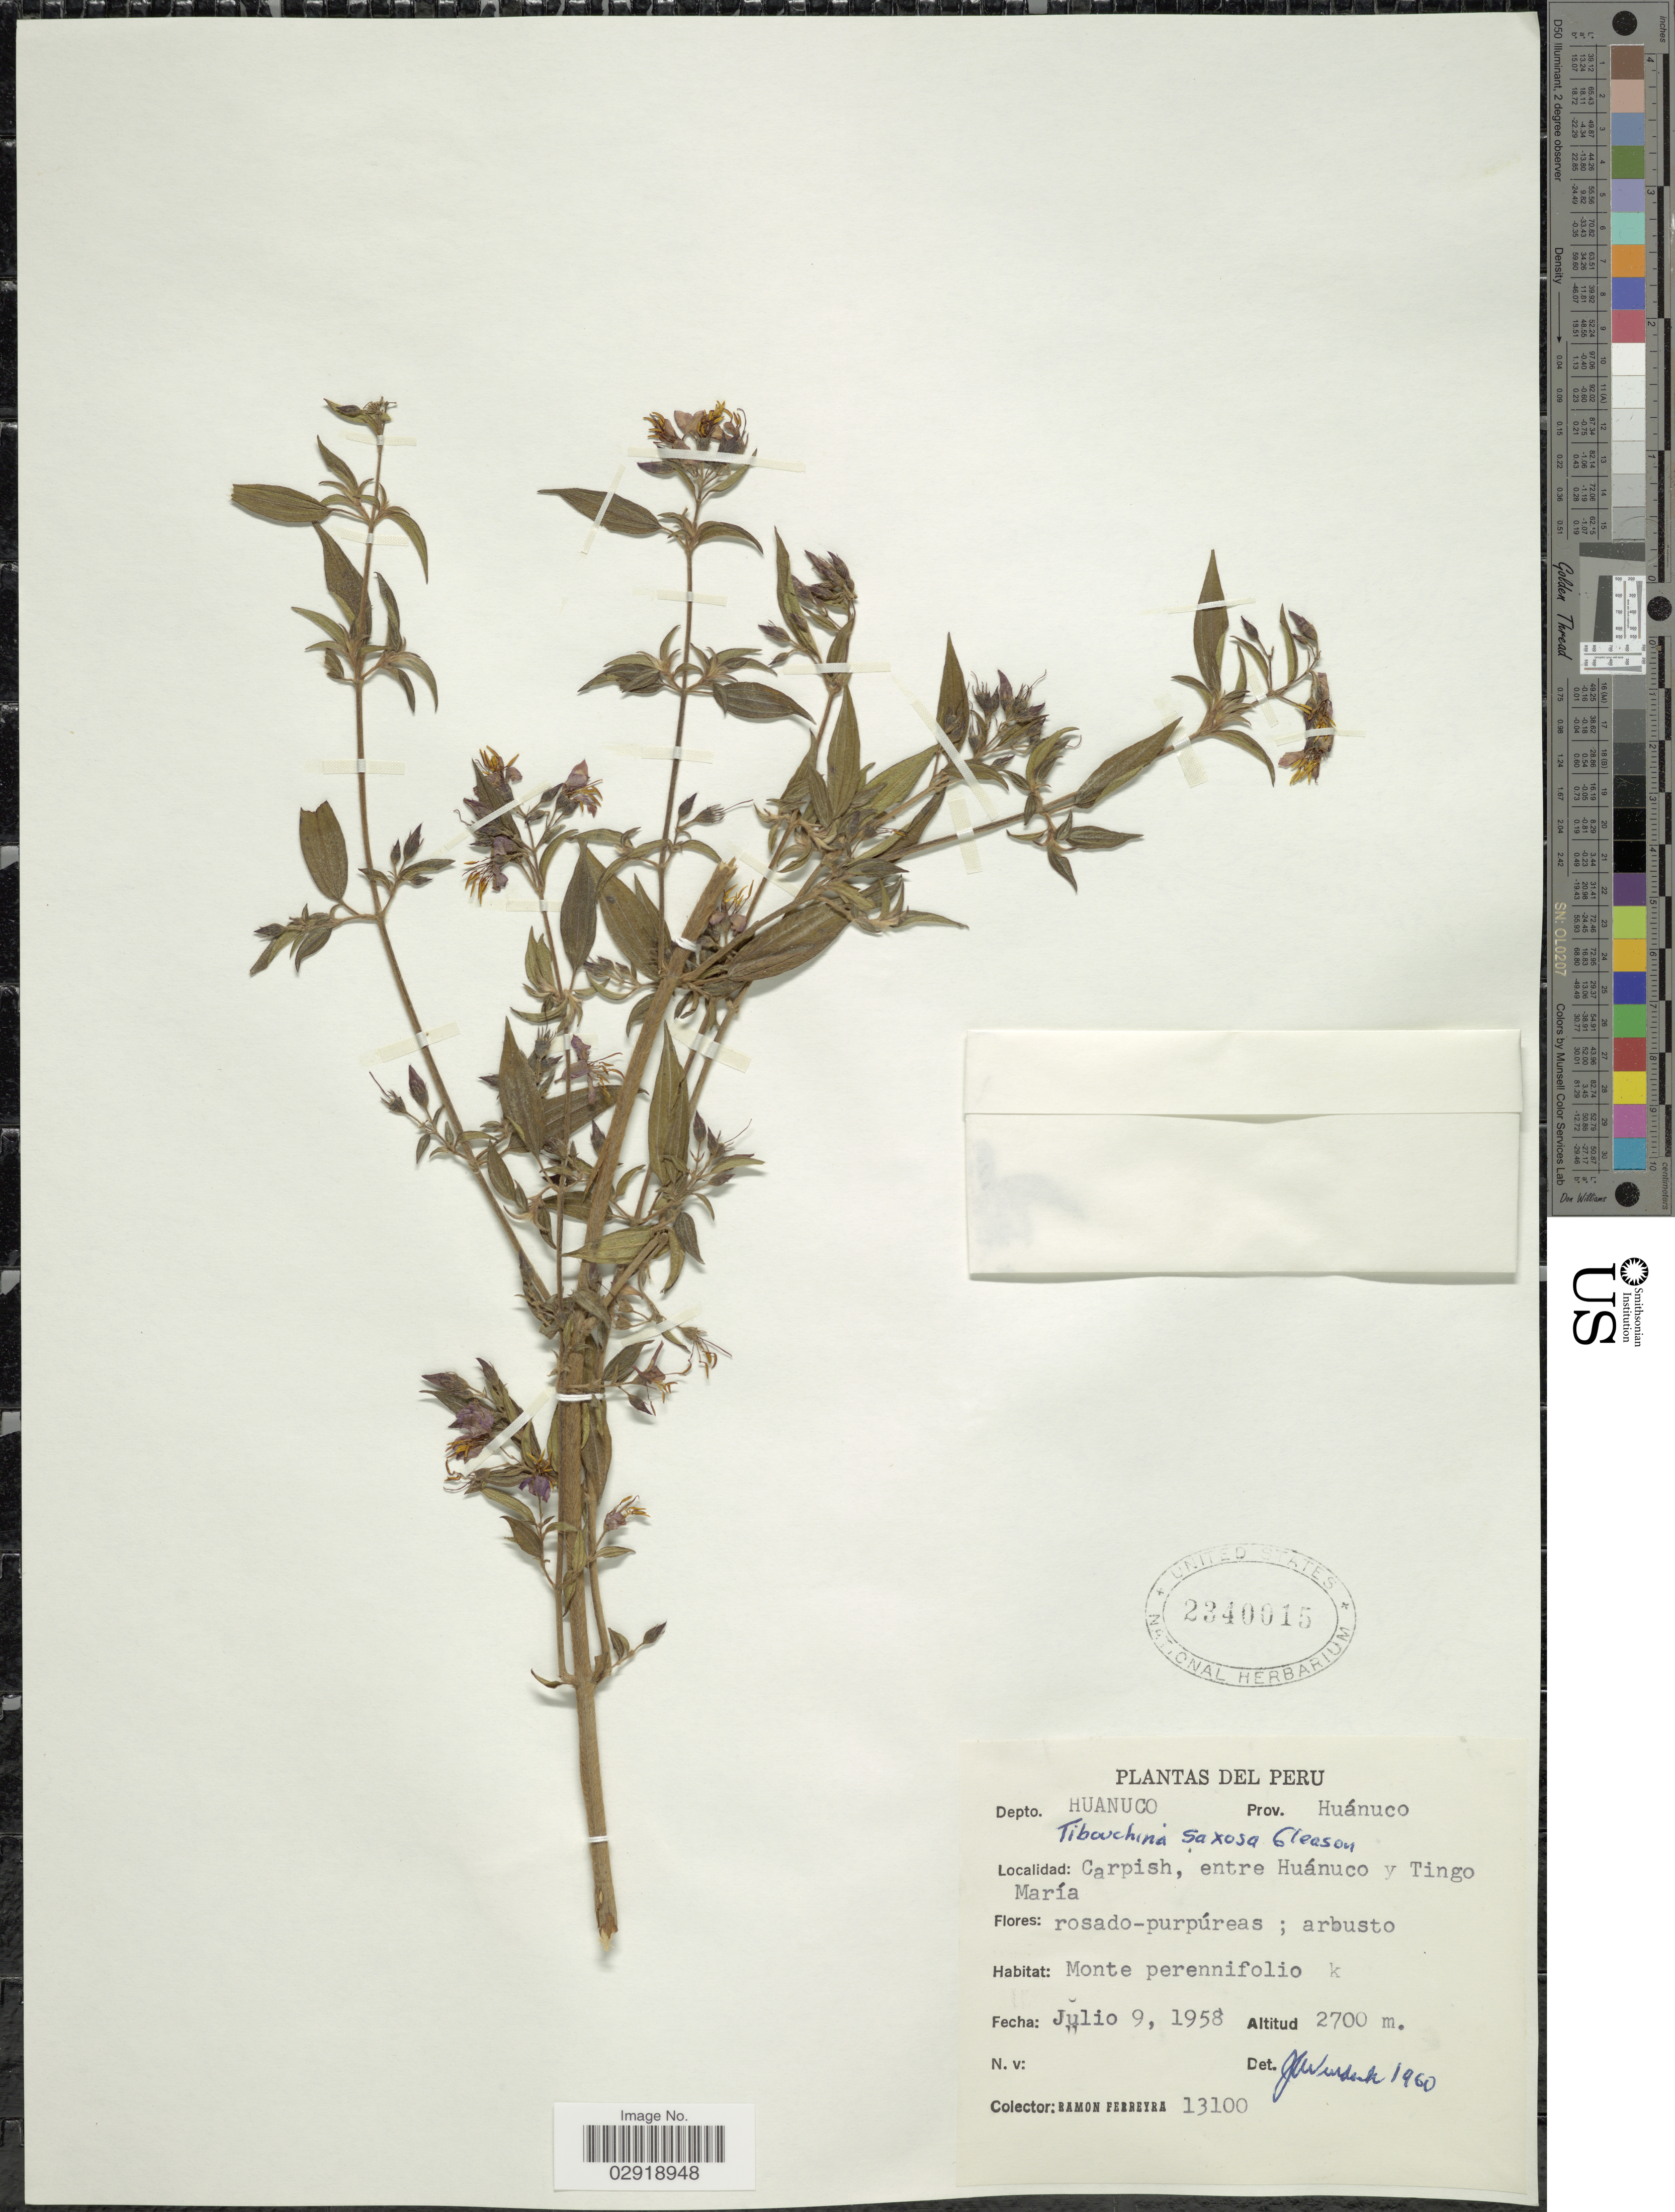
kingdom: Plantae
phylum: Tracheophyta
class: Magnoliopsida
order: Myrtales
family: Melastomataceae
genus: Chaetogastra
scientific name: Chaetogastra saxosa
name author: (Gleason) P.J.F. Guim. & Michelang.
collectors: R. A. Ferreyra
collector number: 13100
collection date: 1958-07-09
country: Peru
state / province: Huánuco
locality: Depto. Huanuco. Prov. Huánuco. Carpish, entre Huánuco y Tingo María. Monte perennifolio.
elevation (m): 2700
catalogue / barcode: US 2340015